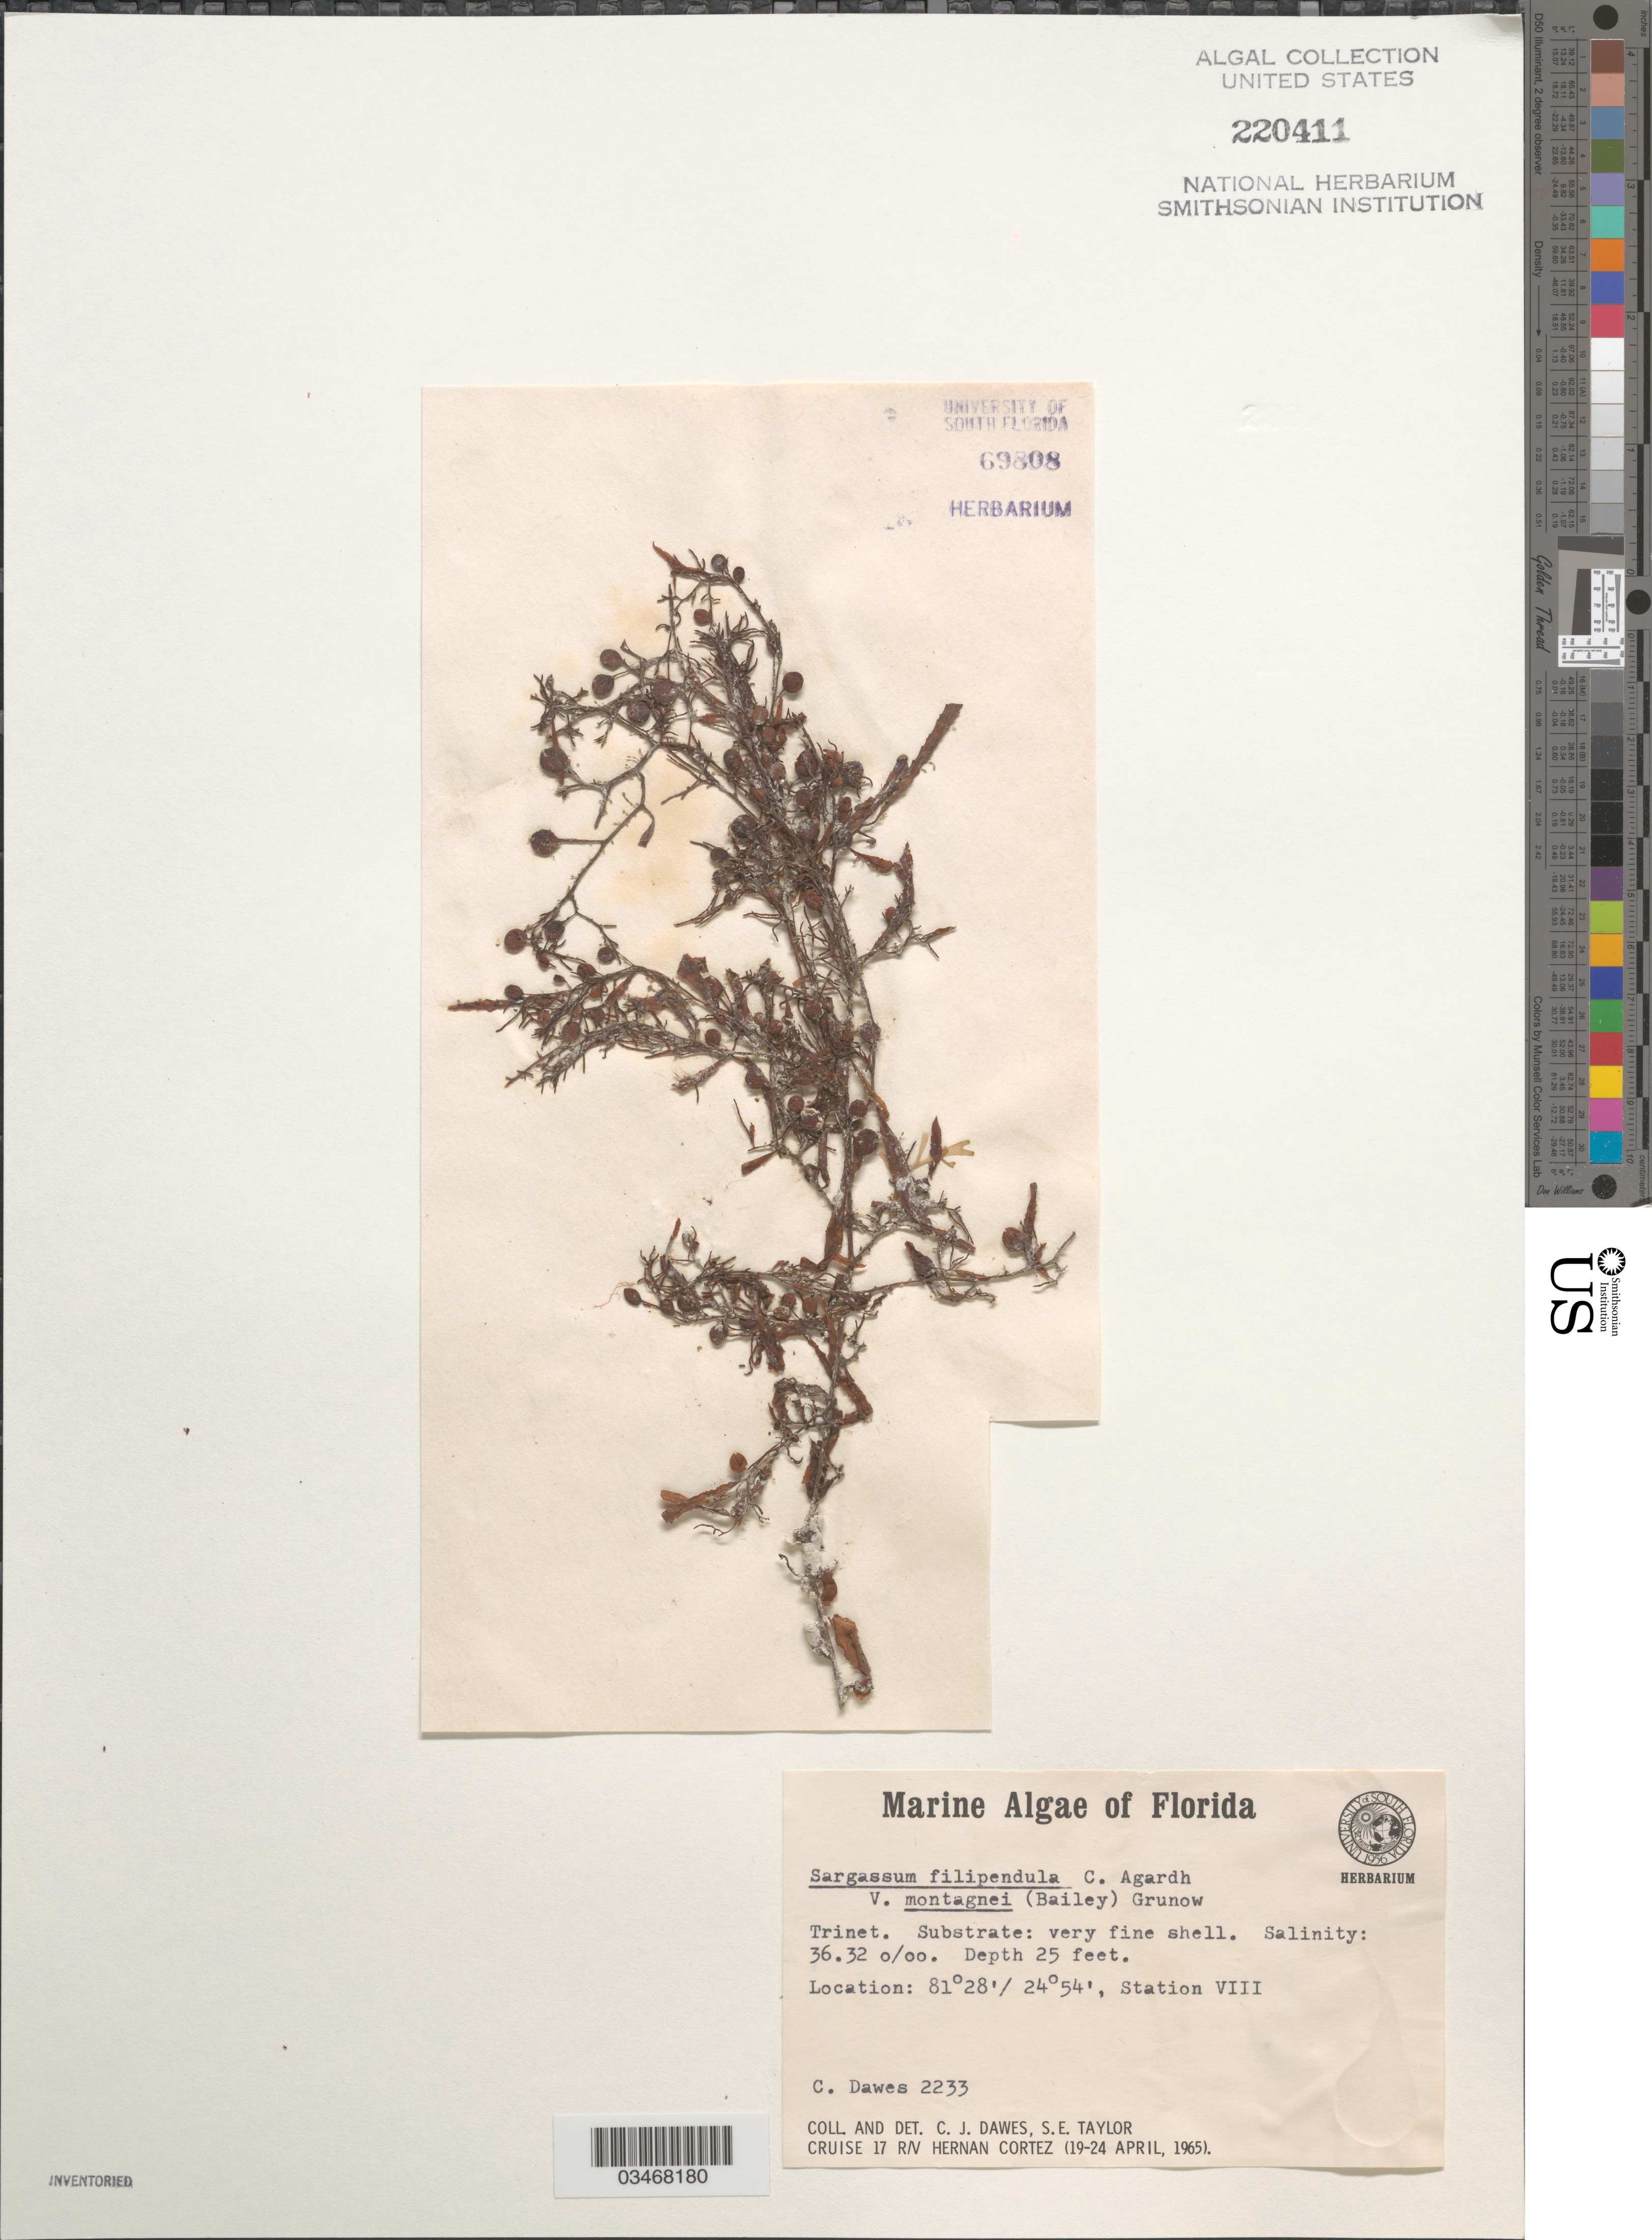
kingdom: Chromista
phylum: Ochrophyta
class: Phaeophyceae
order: Fucales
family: Sargassaceae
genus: Sargassum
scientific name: Sargassum filipendula var. montagnei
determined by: Dawes, C. J.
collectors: J. v. B. & C. J. Dawes & S. E. Taylor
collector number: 2233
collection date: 1965-04-19/1965-04-24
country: United States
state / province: Florida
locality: Trinet. Station VIII.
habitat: Very fine shell.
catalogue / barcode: US 220411